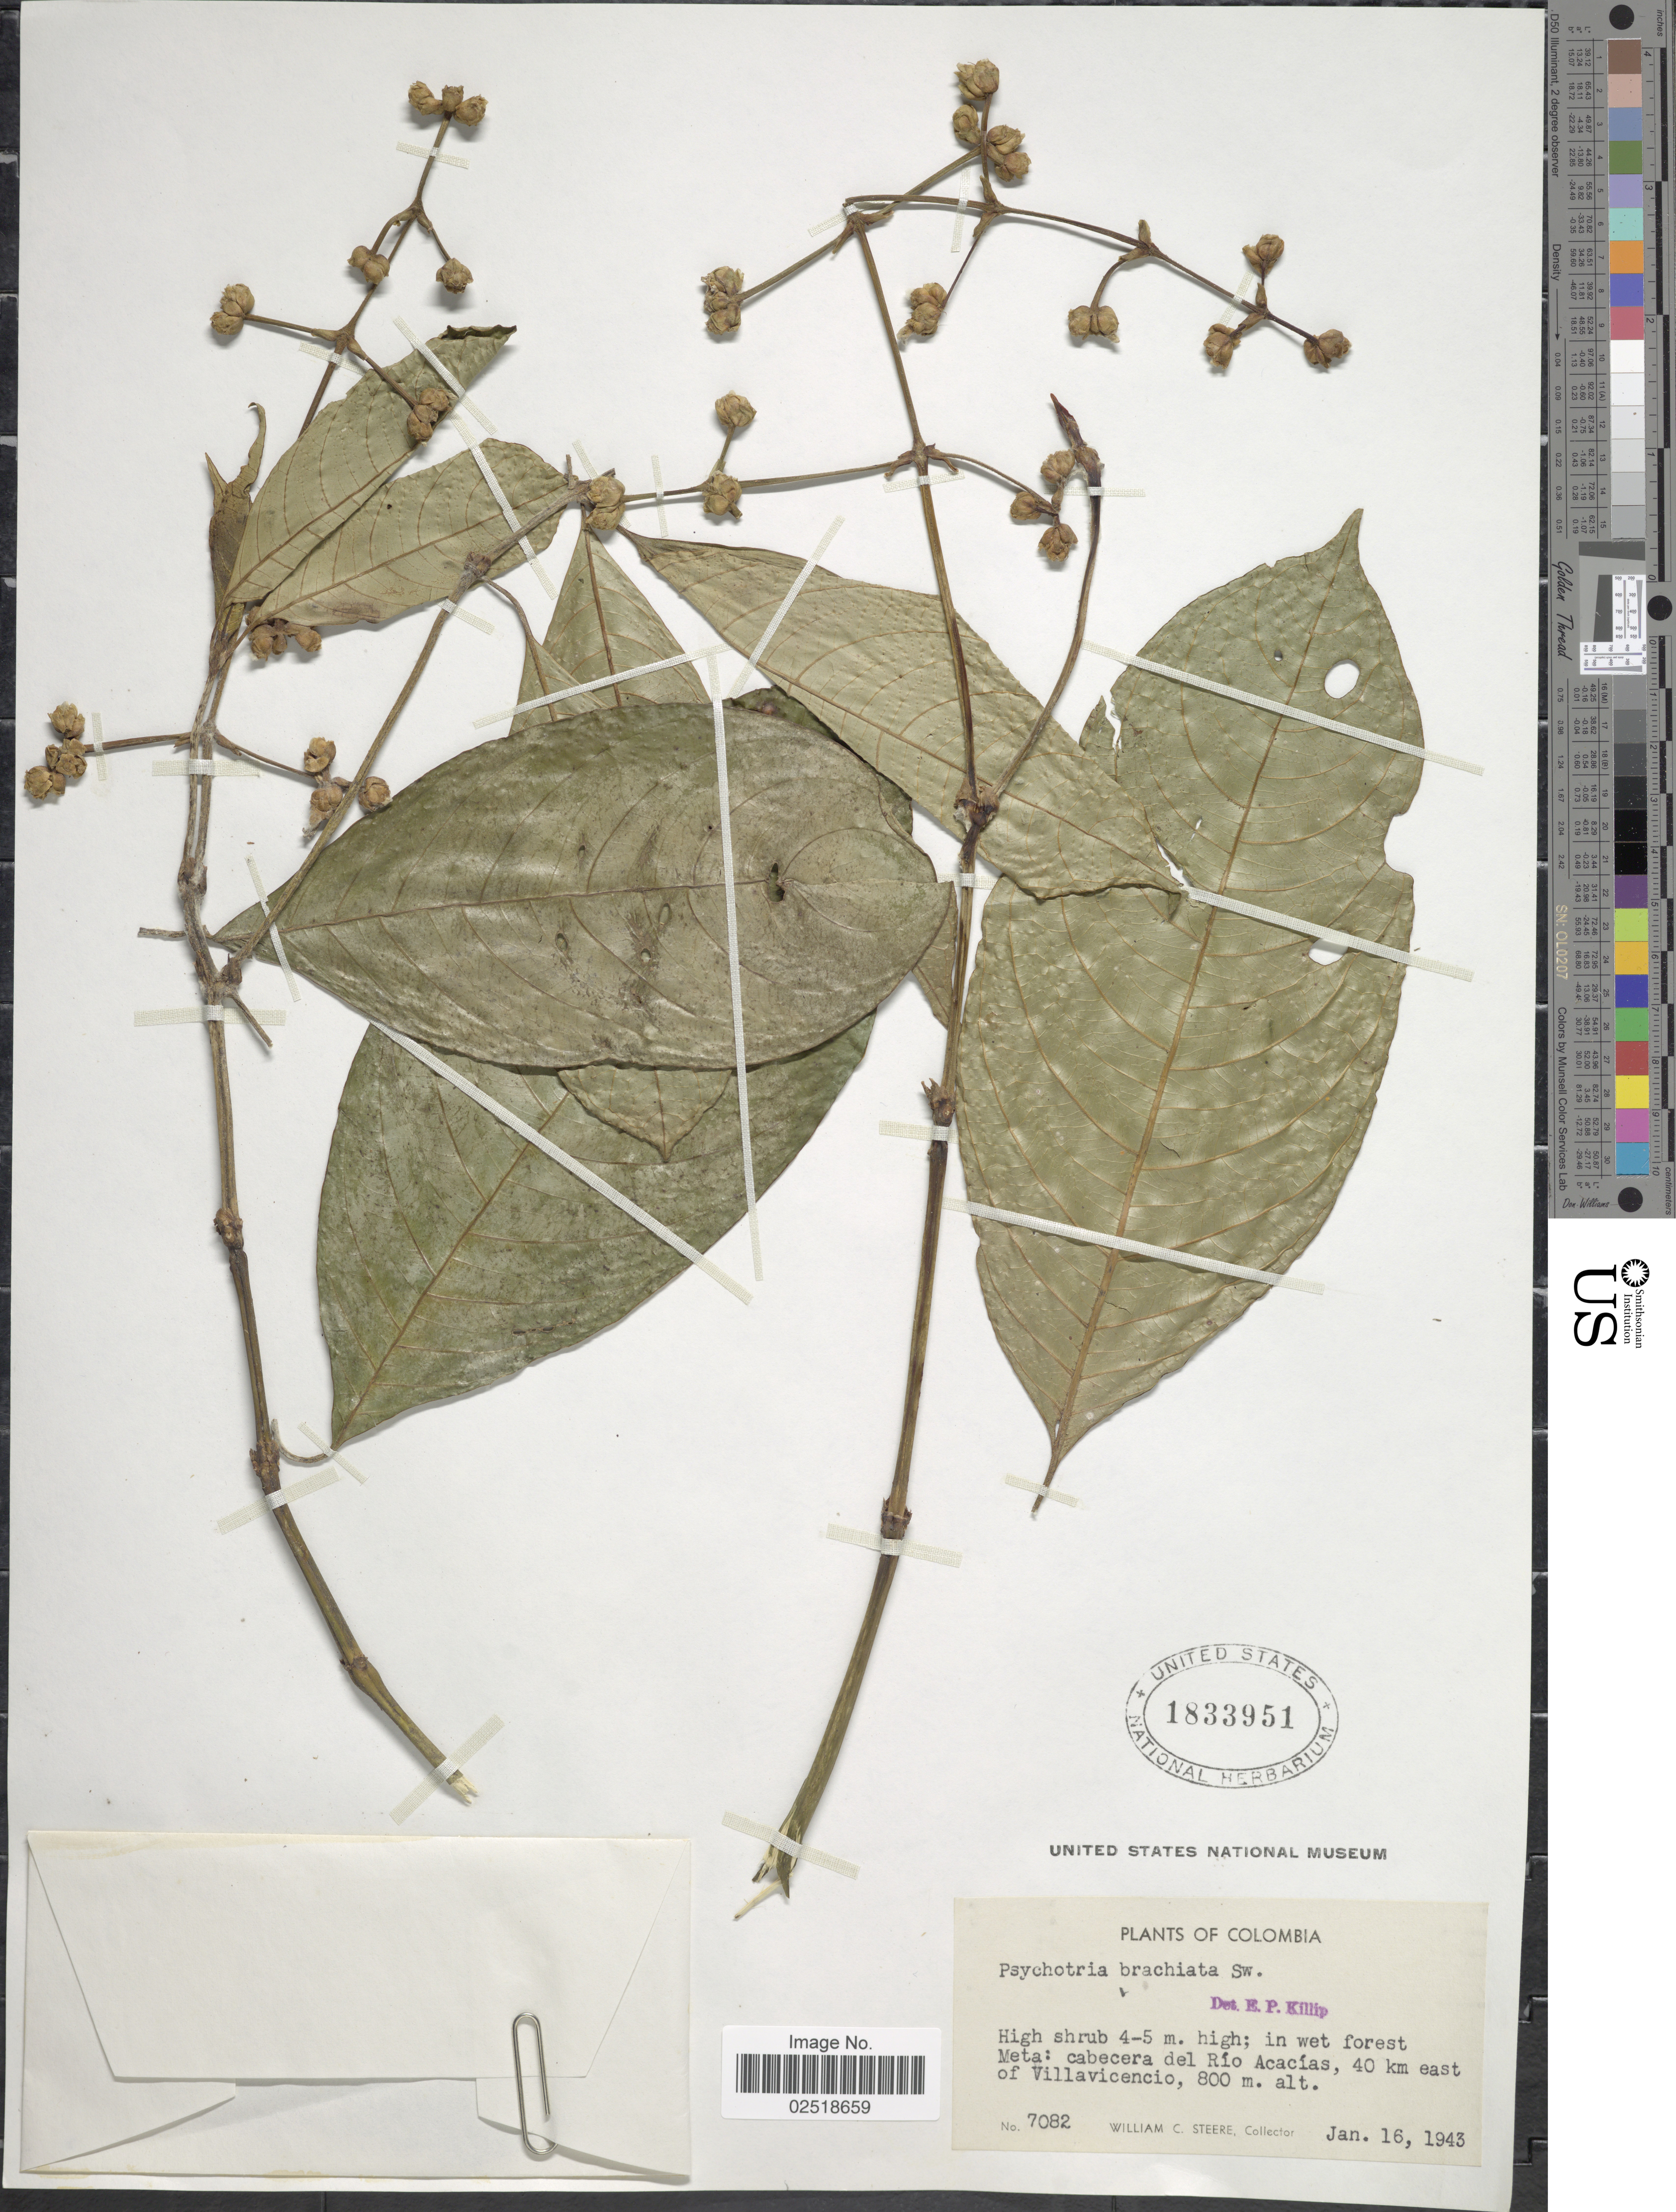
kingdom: Plantae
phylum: Tracheophyta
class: Magnoliopsida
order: Gentianales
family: Rubiaceae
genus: Psychotria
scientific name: Psychotria caerulea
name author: Ruiz & Pav.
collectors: W. C. Steere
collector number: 7082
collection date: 1943-01-16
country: Colombia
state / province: Meta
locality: In wet forest, cabecera del Río Acacías, 40 km east of Villavicencio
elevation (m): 800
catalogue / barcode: US 1833951